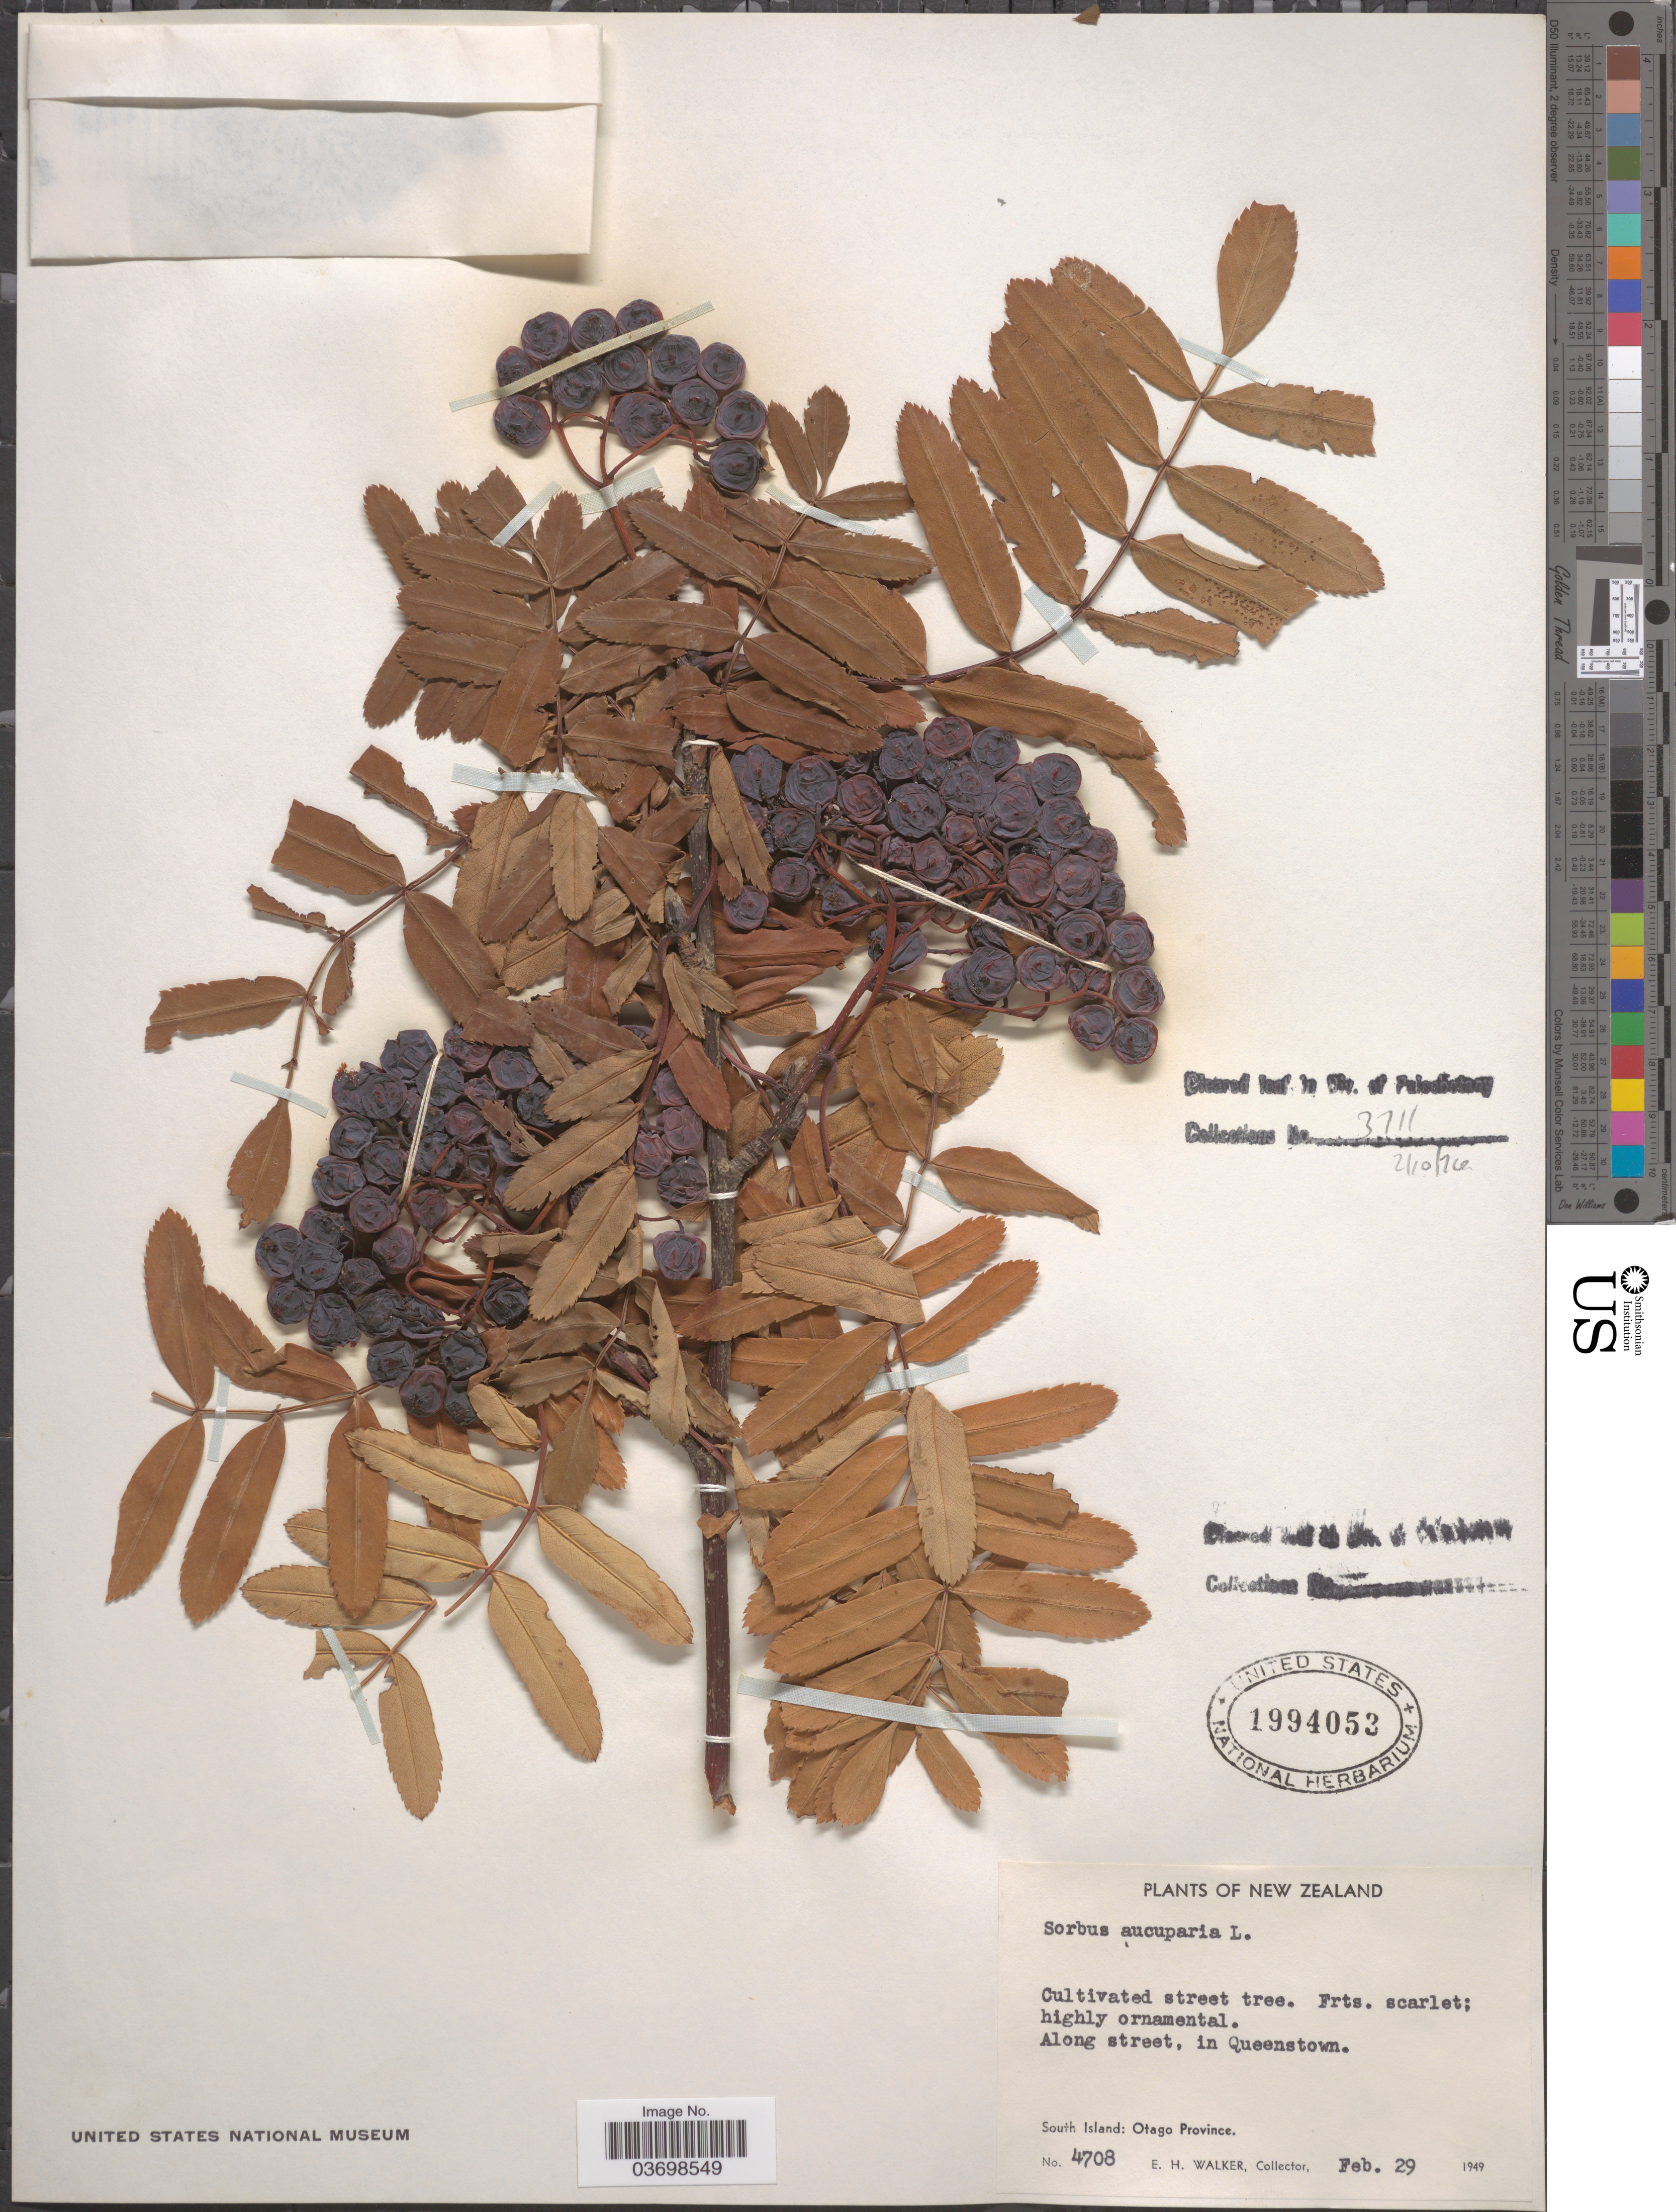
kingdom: Plantae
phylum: Tracheophyta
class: Magnoliopsida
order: Rosales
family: Rosaceae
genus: Sorbus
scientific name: Sorbus aucuparia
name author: L.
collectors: E. H. Walker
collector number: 4708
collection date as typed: Feb. 29 1949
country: New Zealand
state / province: Otago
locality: Along street, in Queenstown. South Island.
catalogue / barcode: US 1994053